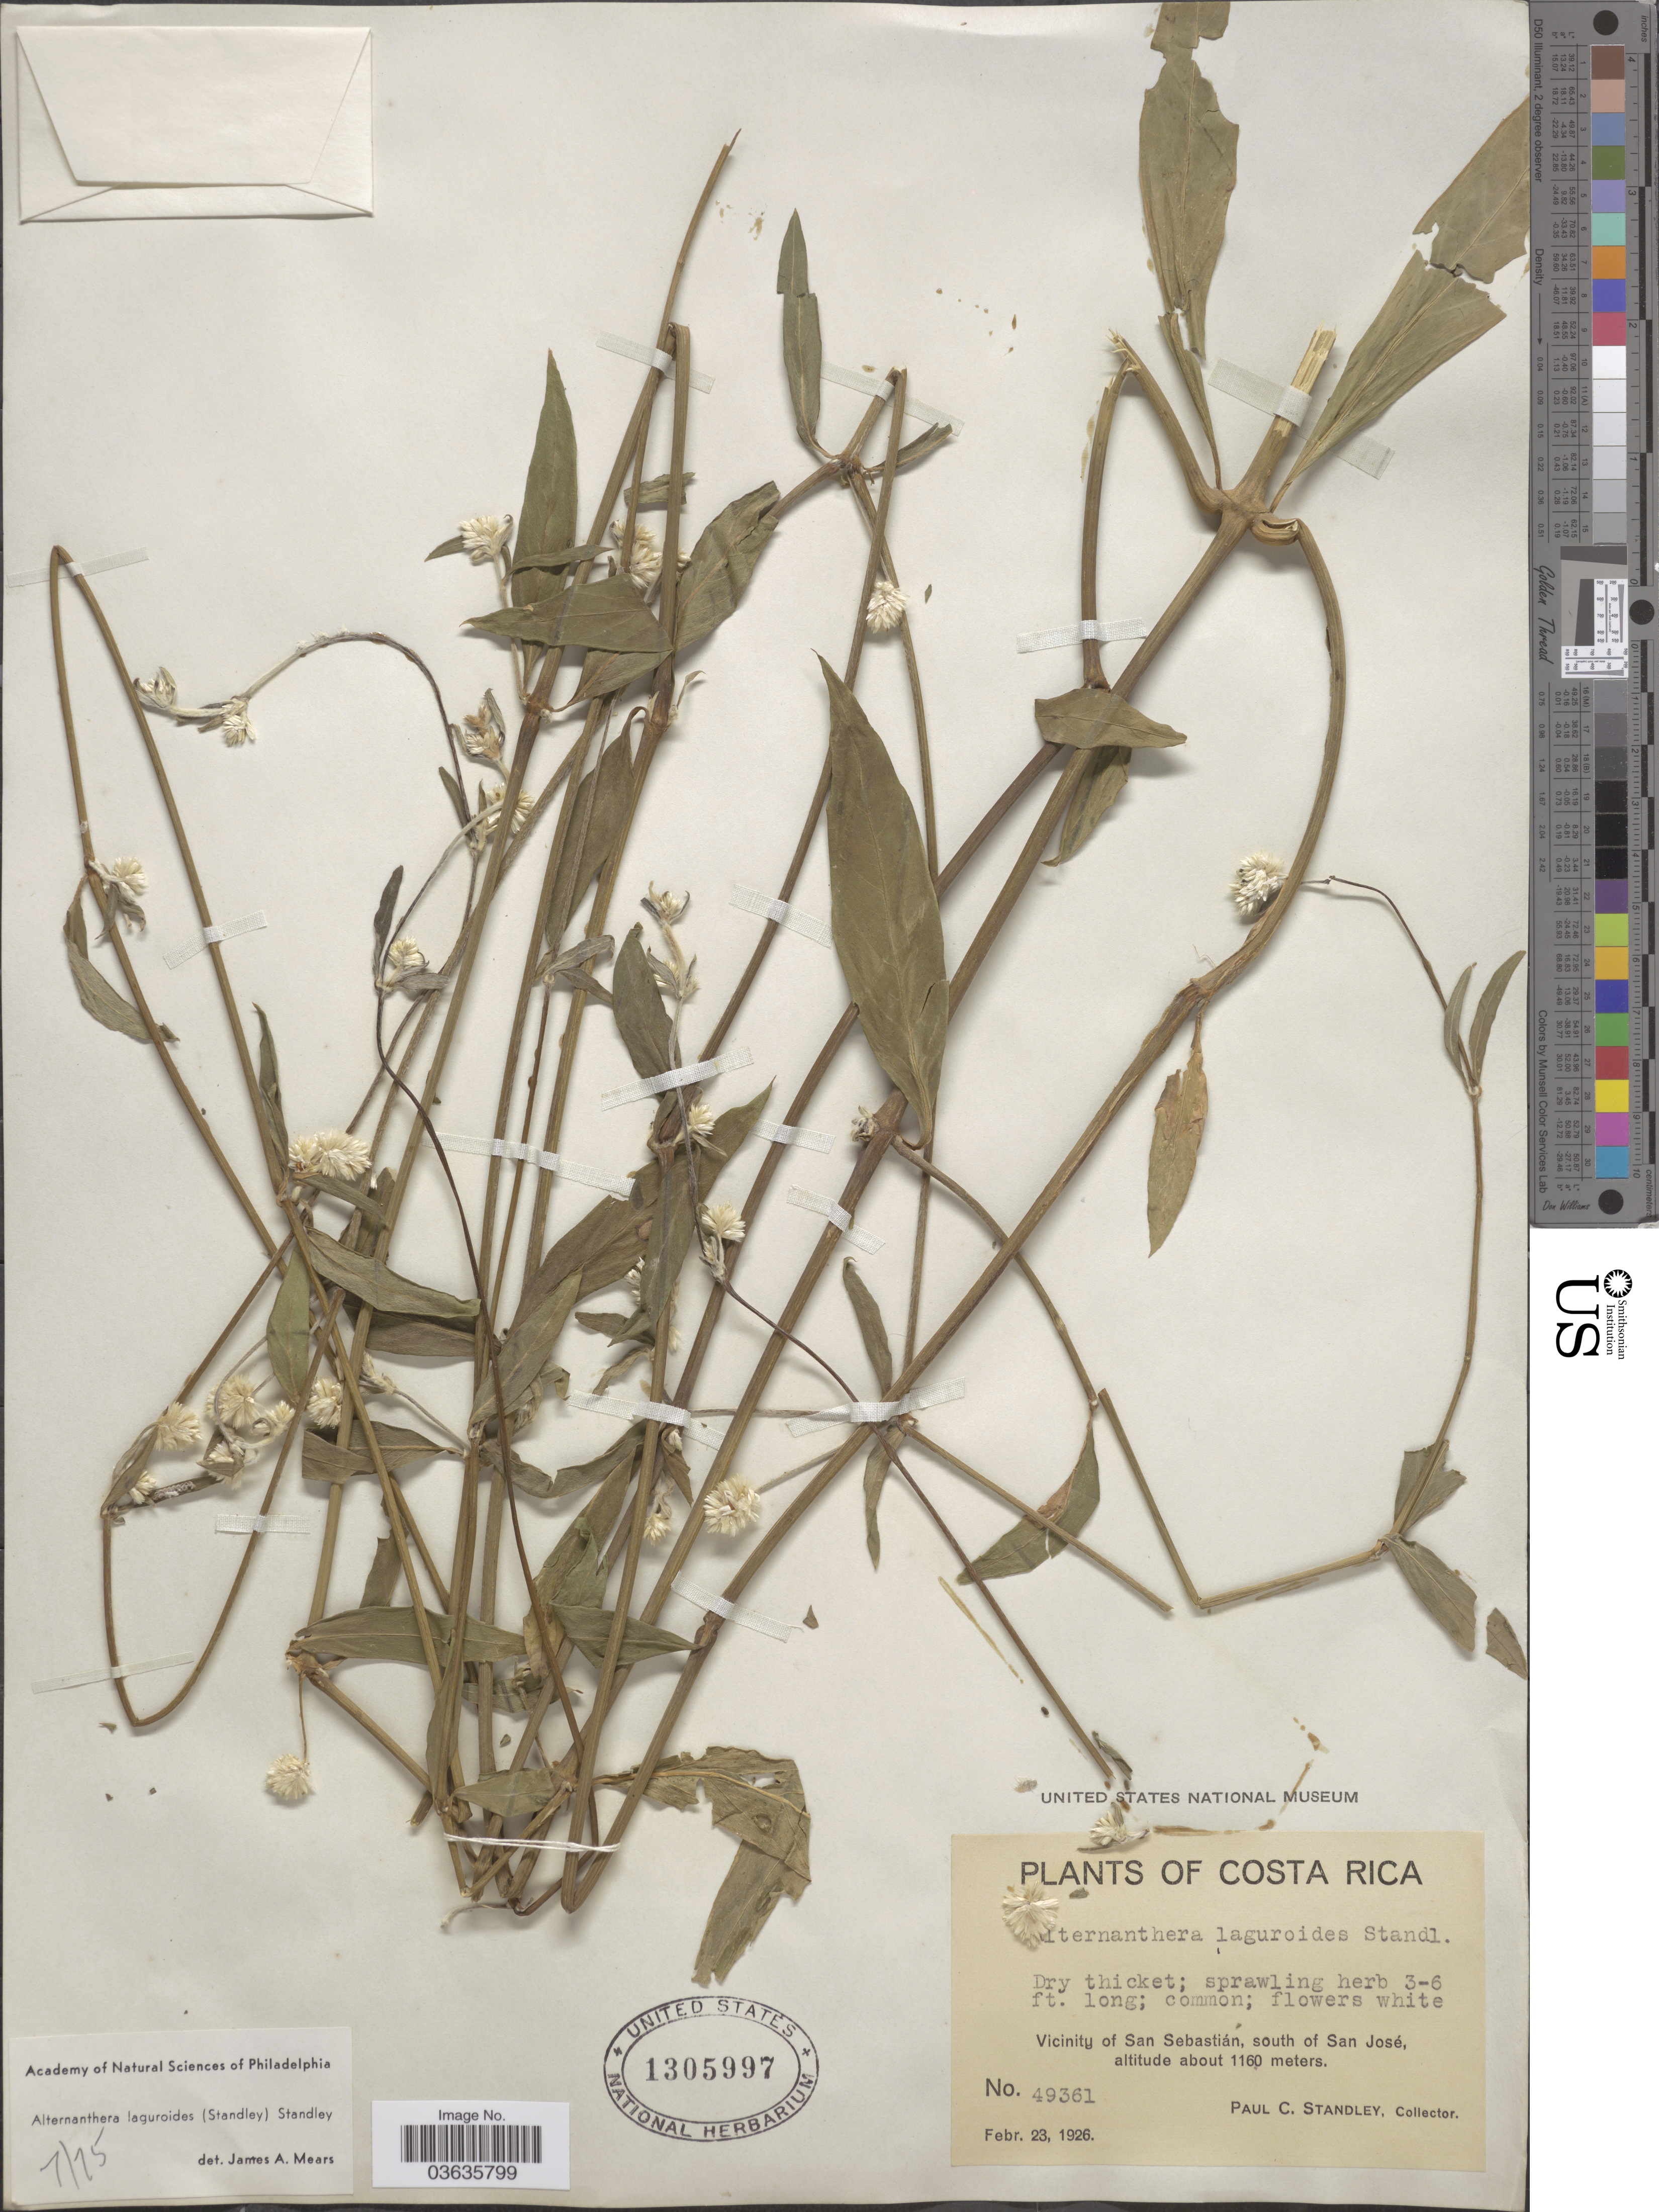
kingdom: Plantae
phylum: Tracheophyta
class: Magnoliopsida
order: Caryophyllales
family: Amaranthaceae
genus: Alternanthera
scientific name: Alternanthera laguroides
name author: (Standl.) Standl.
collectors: P. C. Standley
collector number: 49361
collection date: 1926-02-23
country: Costa Rica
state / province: San José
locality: Vicinity of San Sebastián, south of San José.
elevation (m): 1160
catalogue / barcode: US 1305997